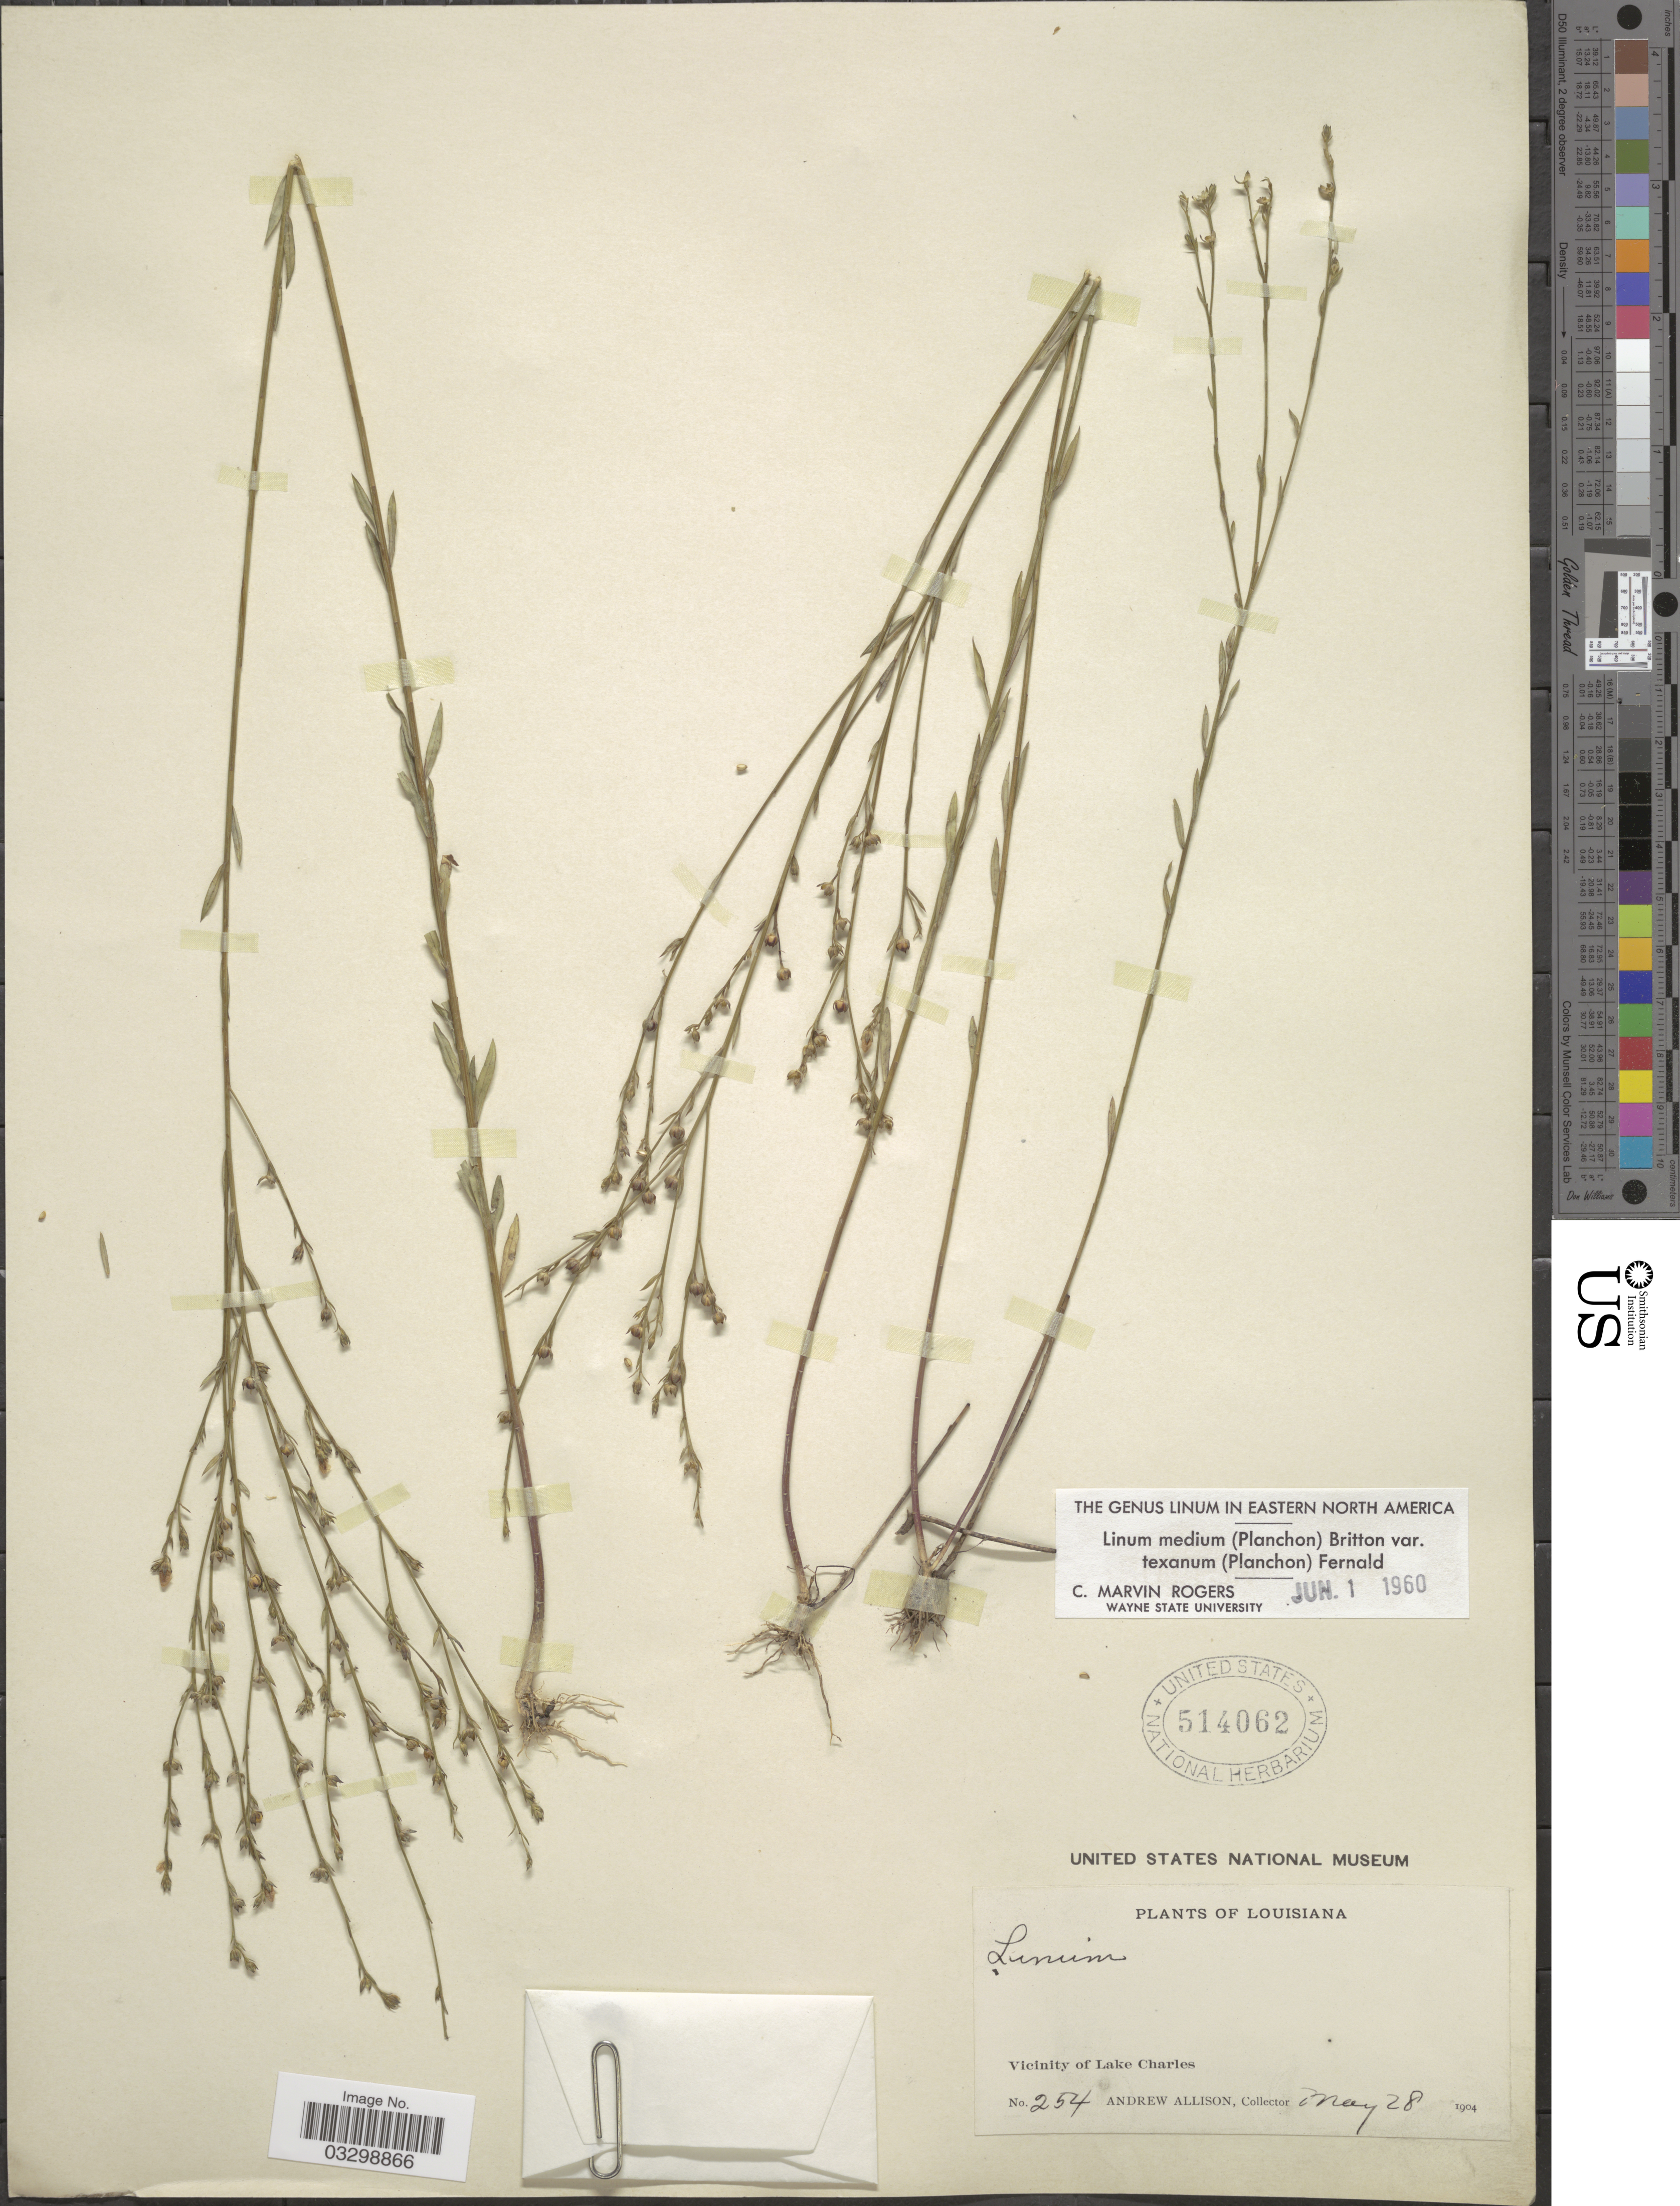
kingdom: Plantae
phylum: Tracheophyta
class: Magnoliopsida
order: Malpighiales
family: Linaceae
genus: Linum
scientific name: Linum medium var. texanum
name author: (Planch.) Fernald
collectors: A. Allison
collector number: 254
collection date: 1904-05-28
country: United States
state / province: Louisiana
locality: Vicinity of Lake Charles.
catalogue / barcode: US 514062